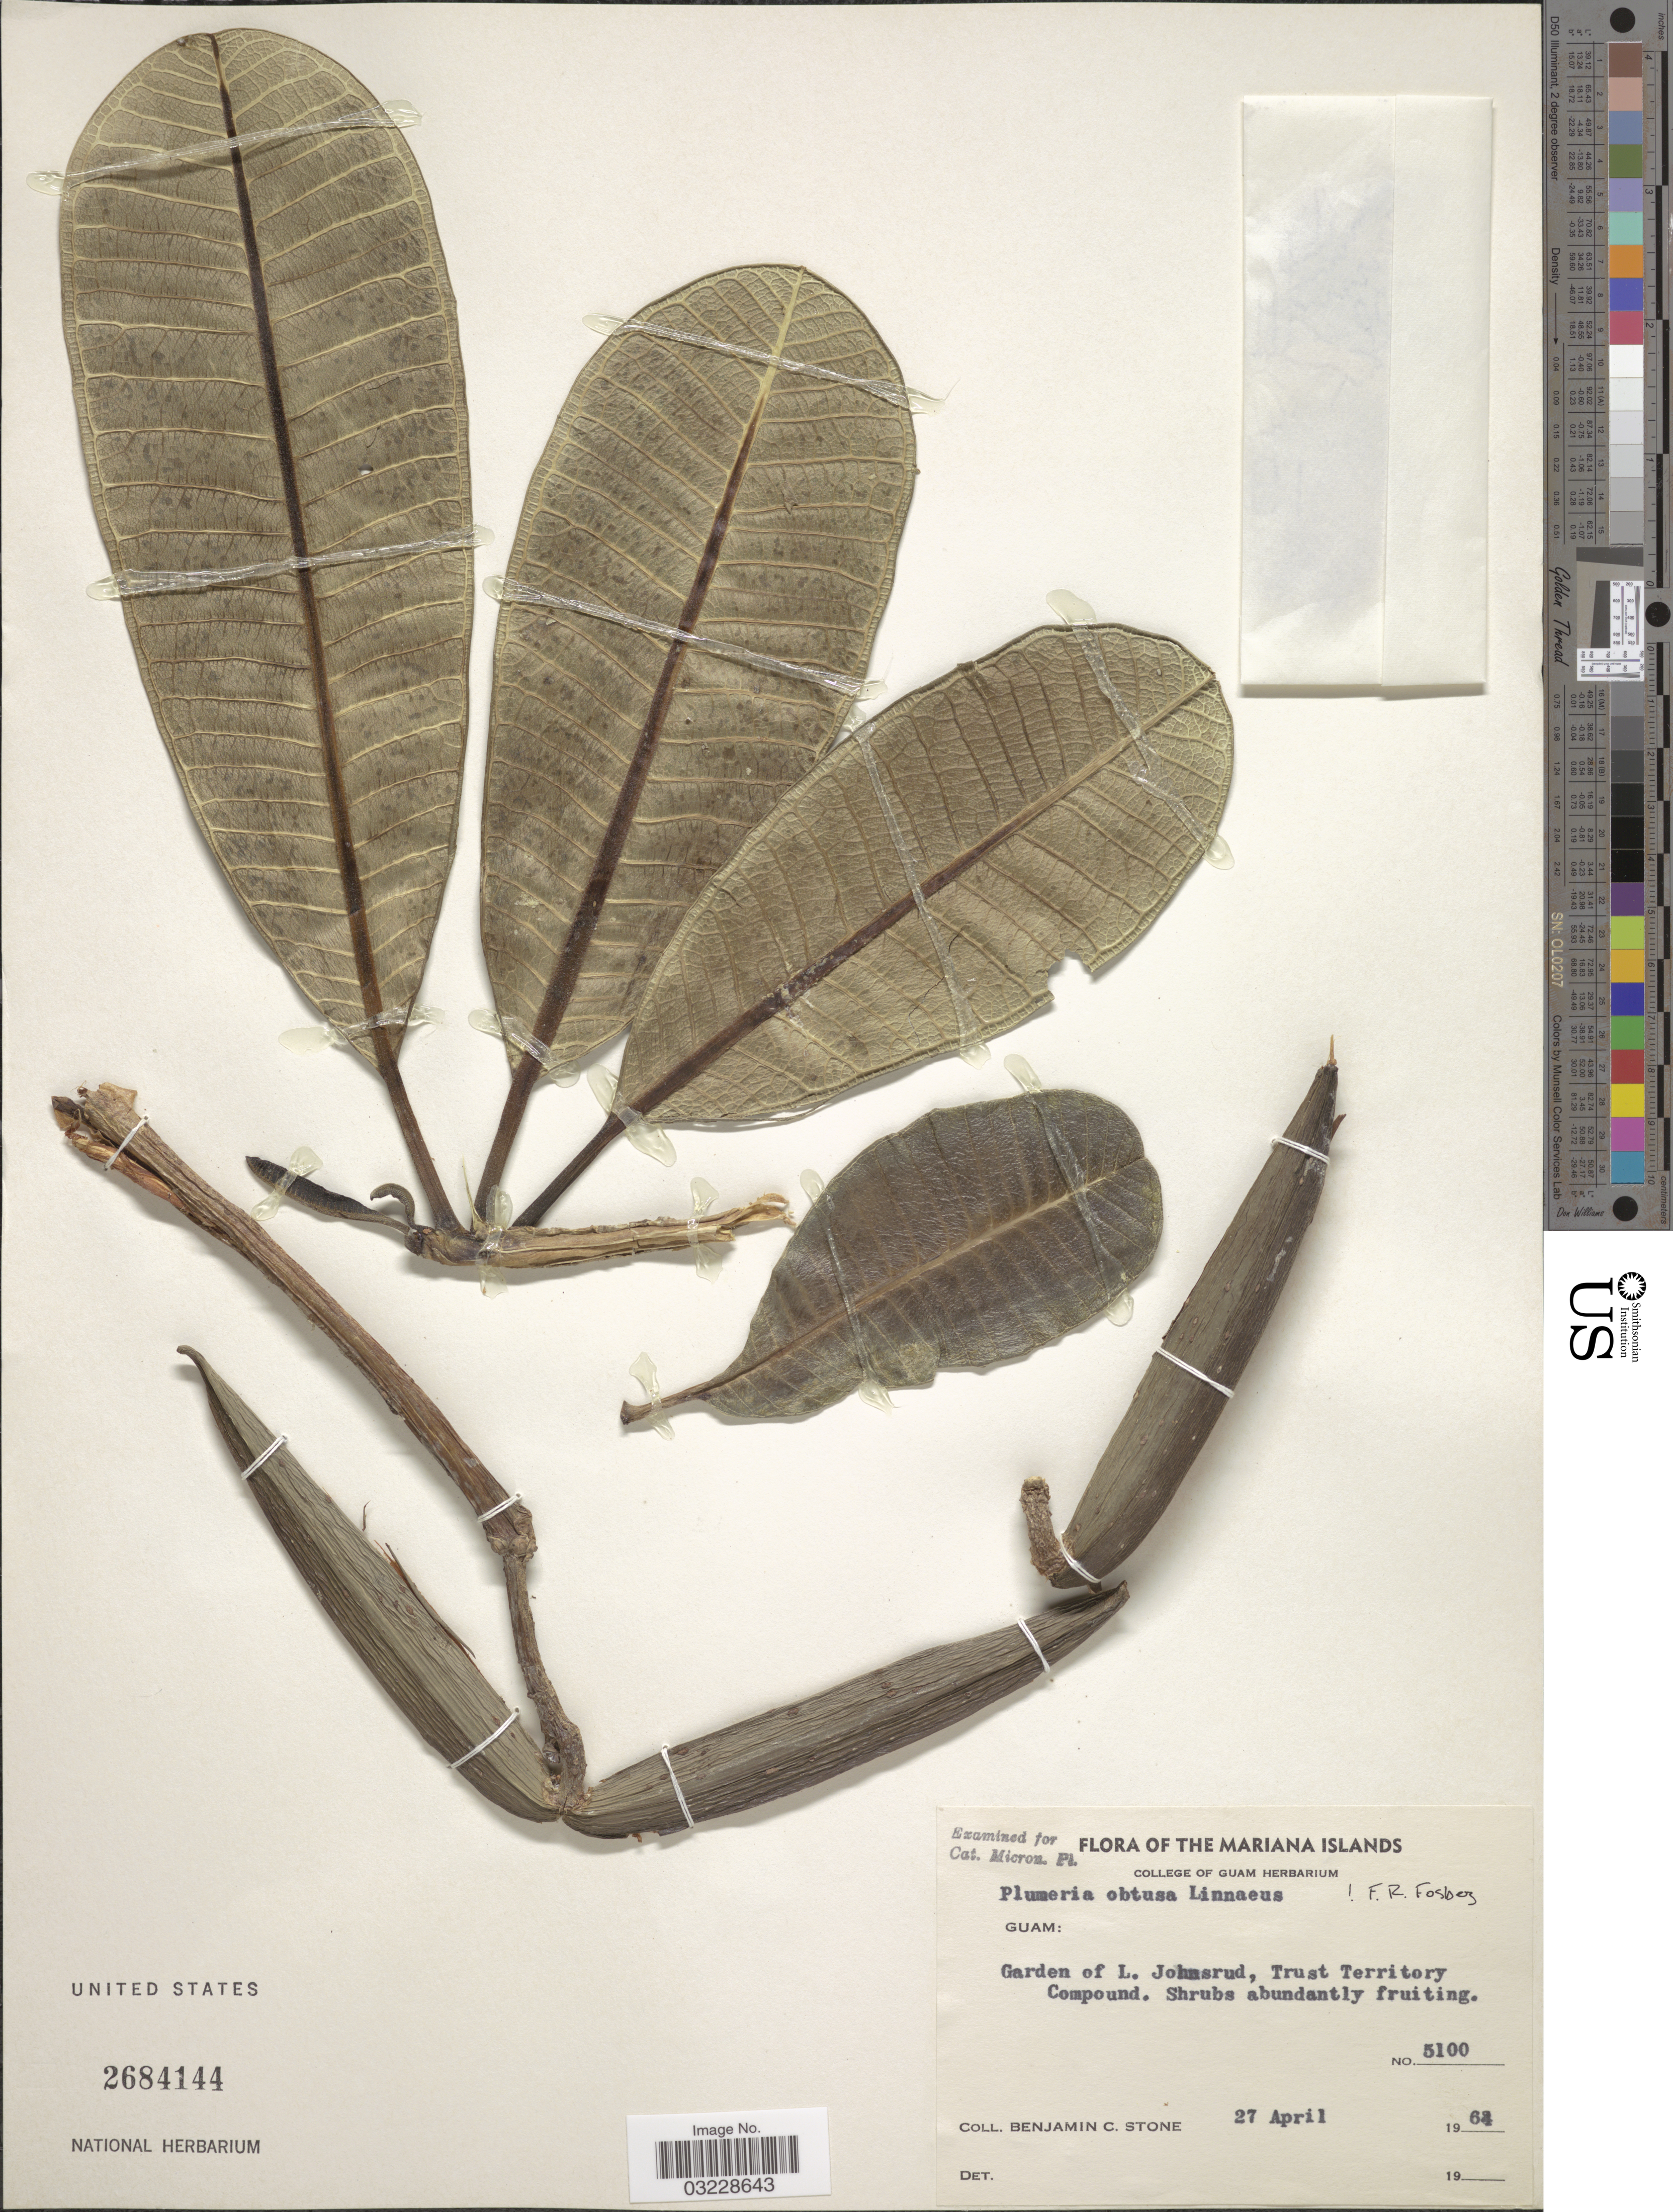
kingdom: Plantae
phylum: Tracheophyta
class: Magnoliopsida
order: Gentianales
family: Apocynaceae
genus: Plumeria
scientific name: Plumeria obtusa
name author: L.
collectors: B. C. Stone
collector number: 5100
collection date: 1964-04-27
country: Guam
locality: Mariana Islands. Garden of L. Johnsrud, Trust Territory Compound.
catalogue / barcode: US 2684144